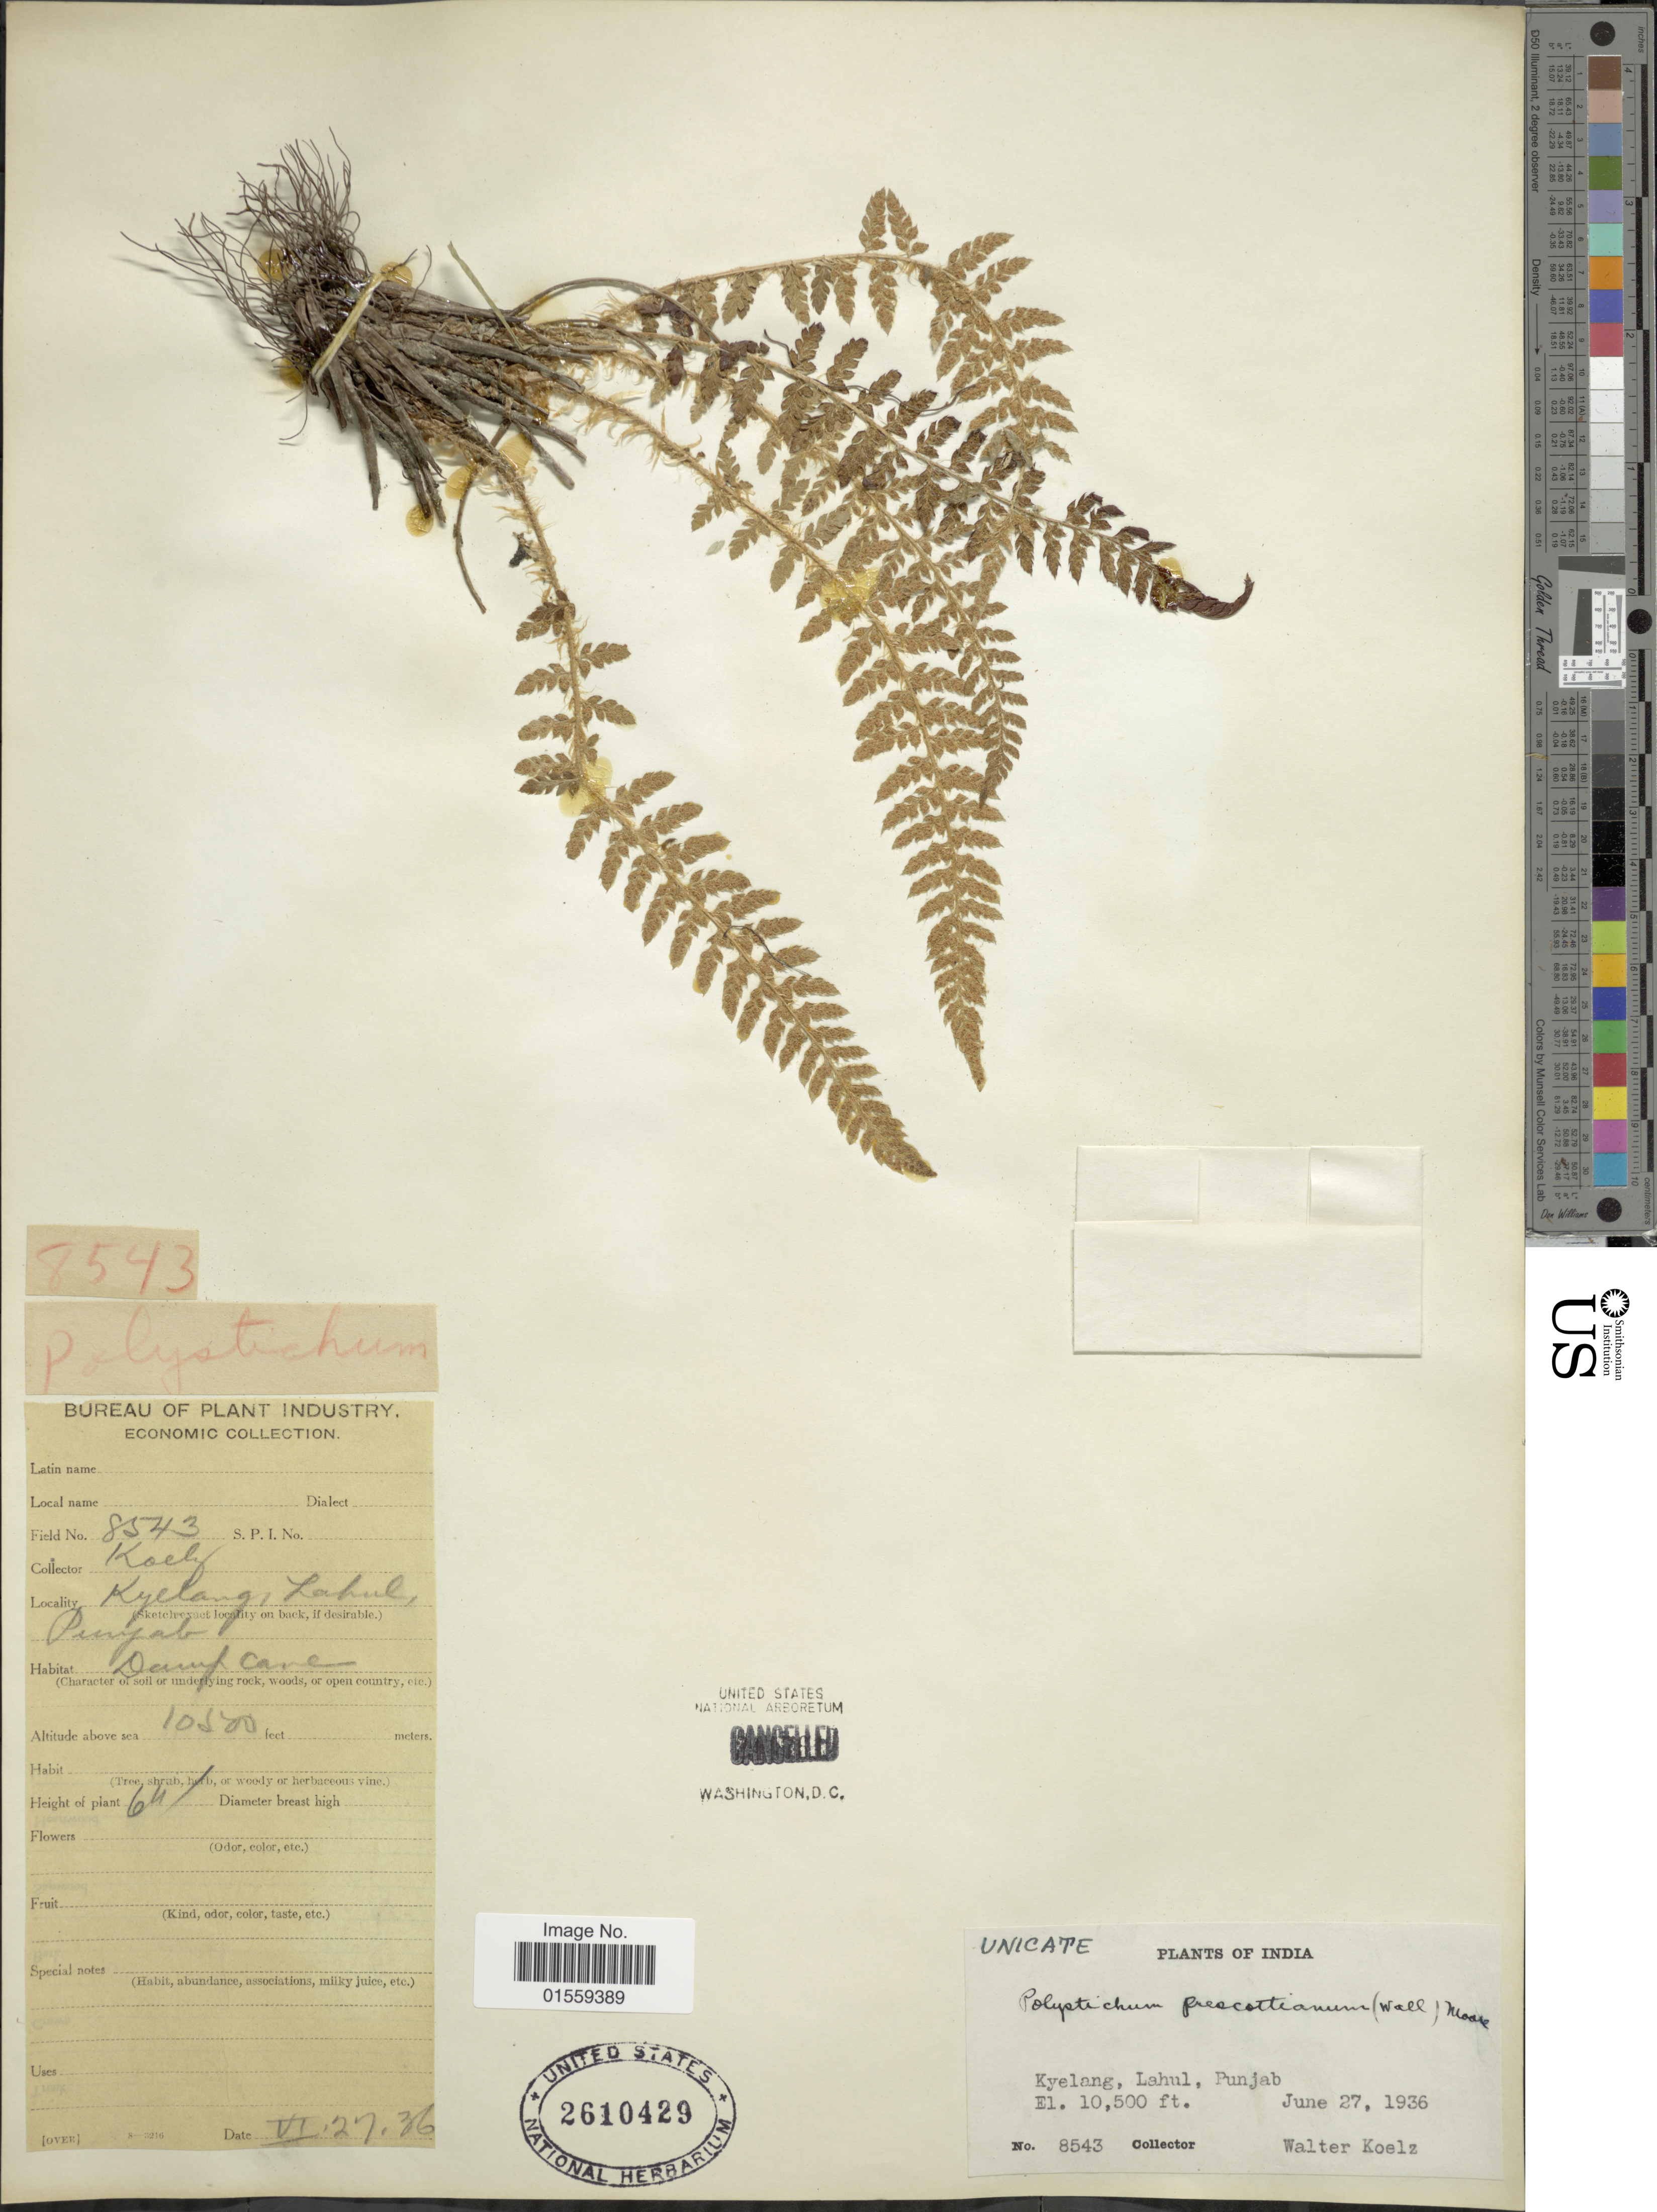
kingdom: Plantae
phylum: Tracheophyta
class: Polypodiopsida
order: Polypodiales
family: Dryopteridaceae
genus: Polystichum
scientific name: Polystichum prescottianum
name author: (Wall. ex Mett.) T. Moore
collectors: W. N. Koelz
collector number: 8543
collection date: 1936-06-27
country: India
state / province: Punjab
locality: Kyelang, Lahul, Punjab.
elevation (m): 3200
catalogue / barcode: US 2610429